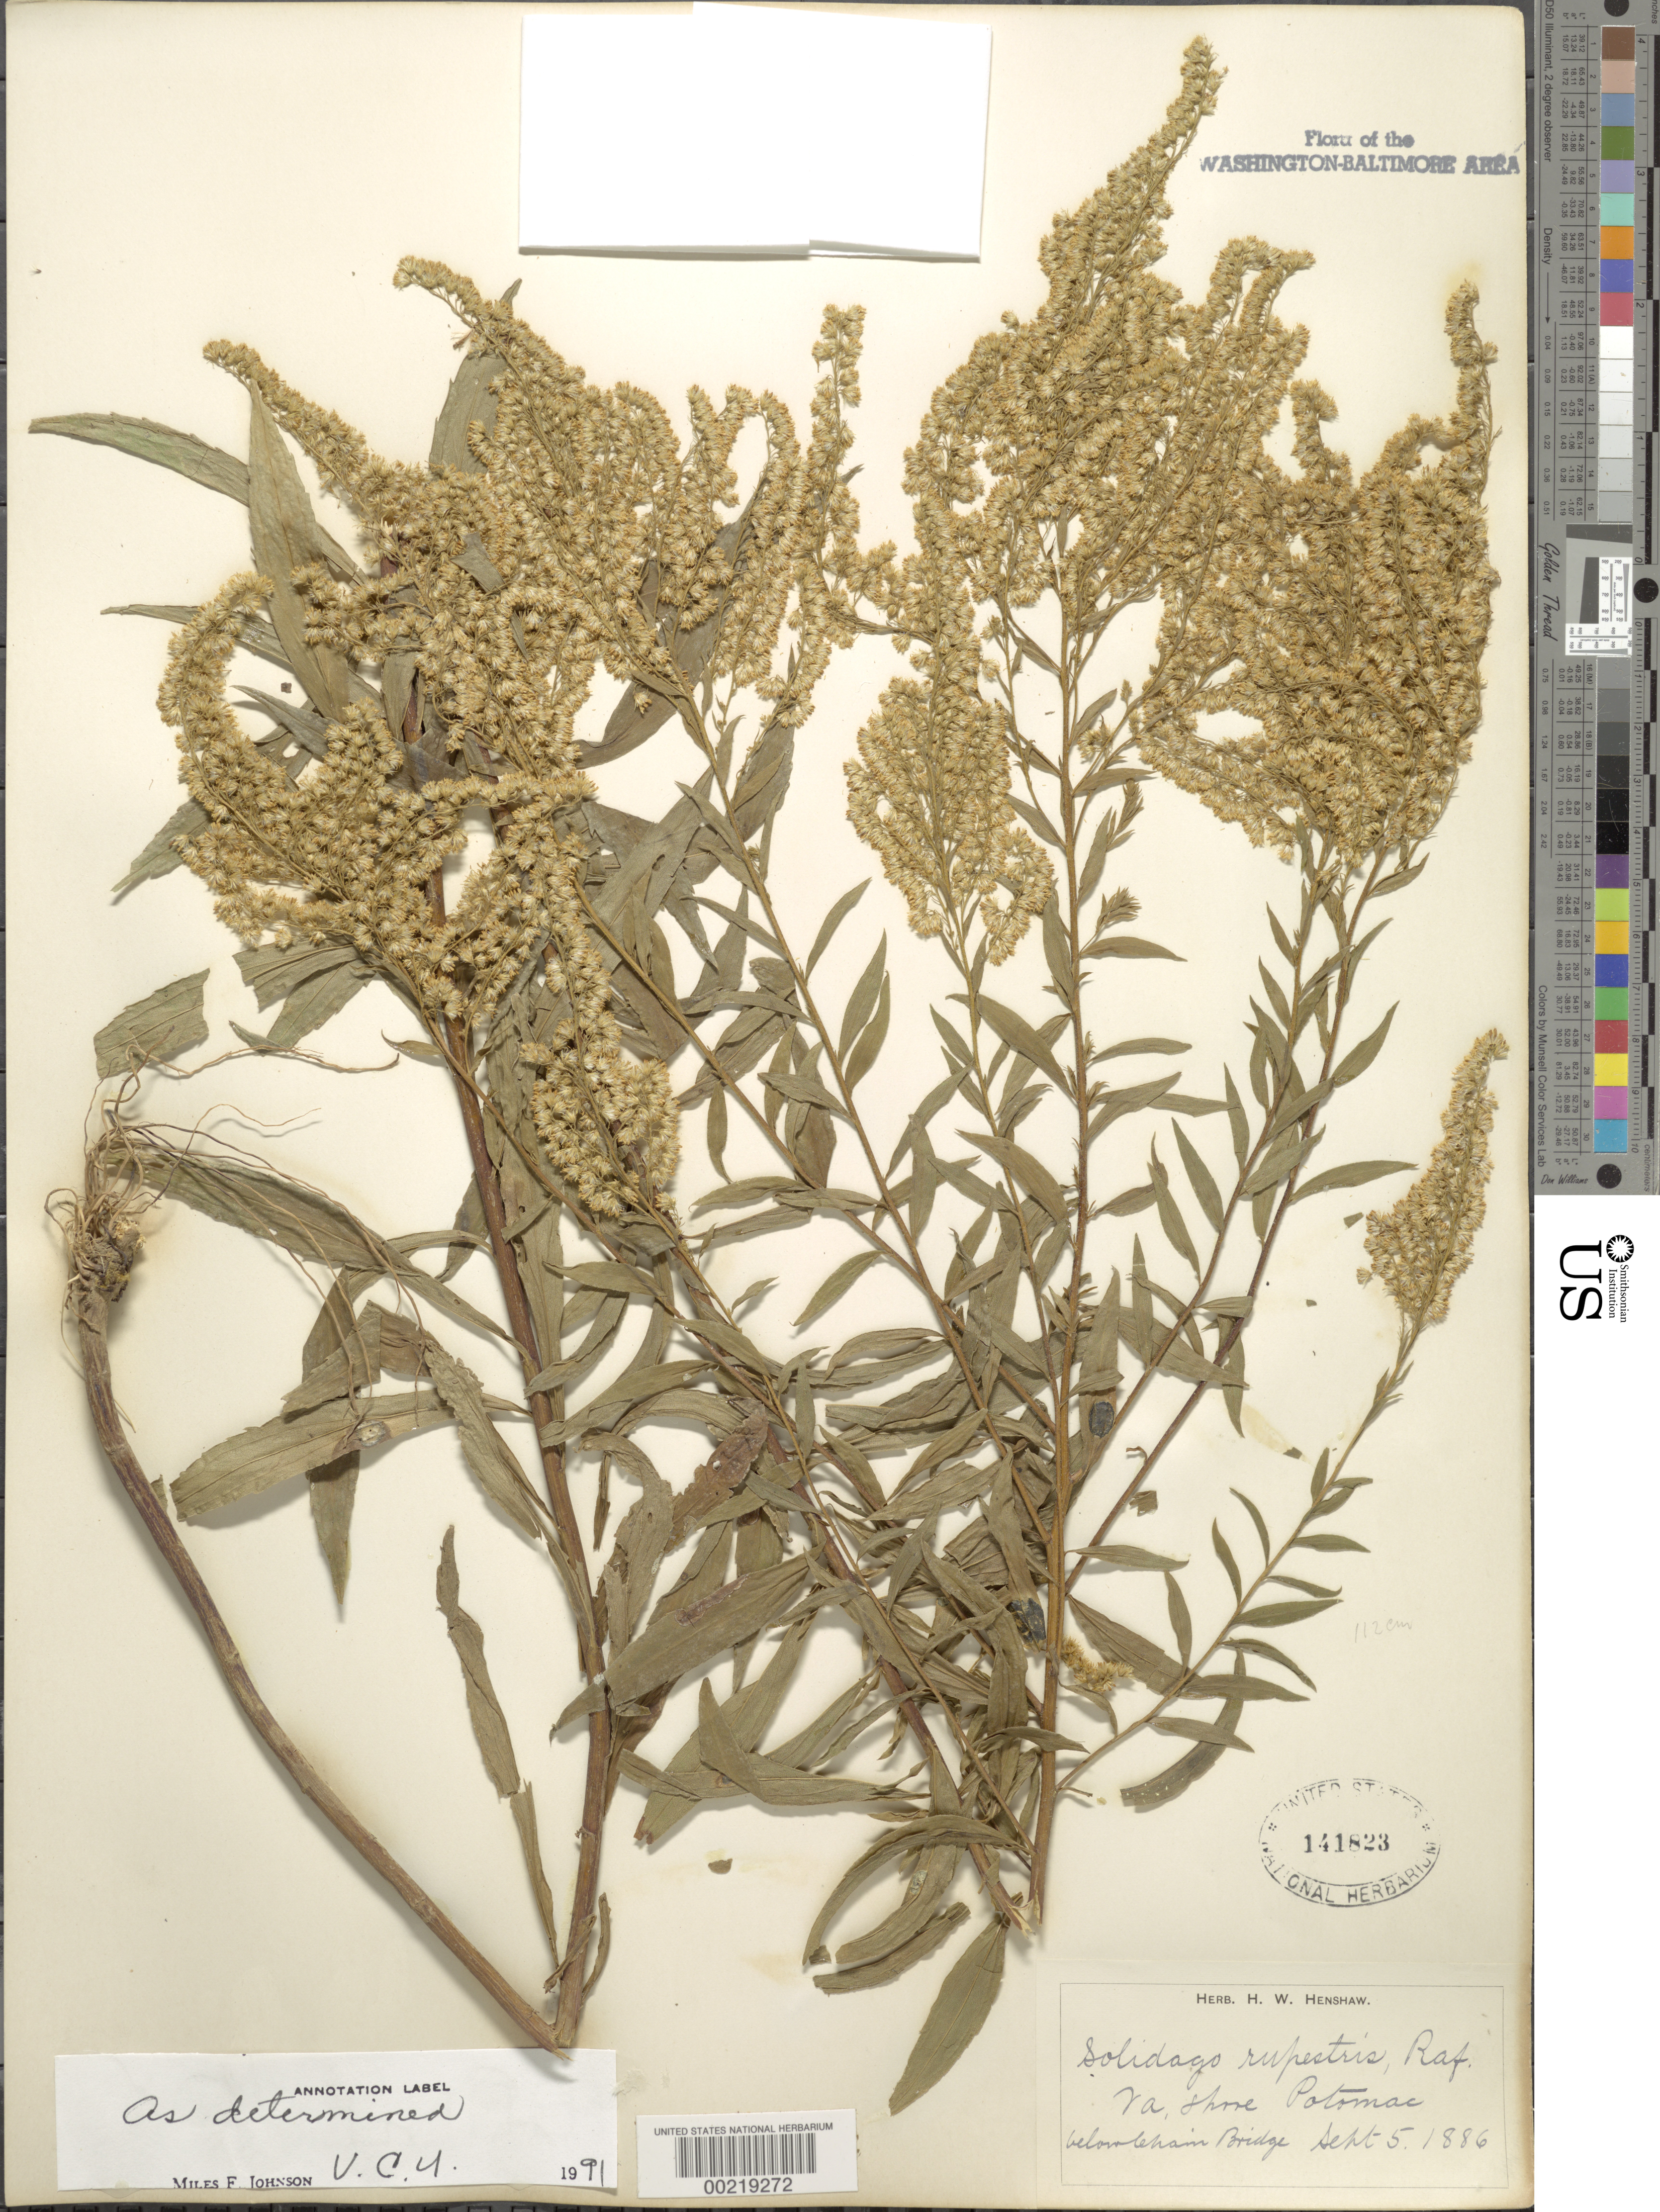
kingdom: Plantae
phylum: Tracheophyta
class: Magnoliopsida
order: Asterales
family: Asteraceae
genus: Solidago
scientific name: Solidago rupestris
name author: Raf.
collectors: H. Henshaw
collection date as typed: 05 Sep 1886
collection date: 1886-09-05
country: United States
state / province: Virginia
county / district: Arlington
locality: Potomac shore below Chain Bridge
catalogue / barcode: US 141823